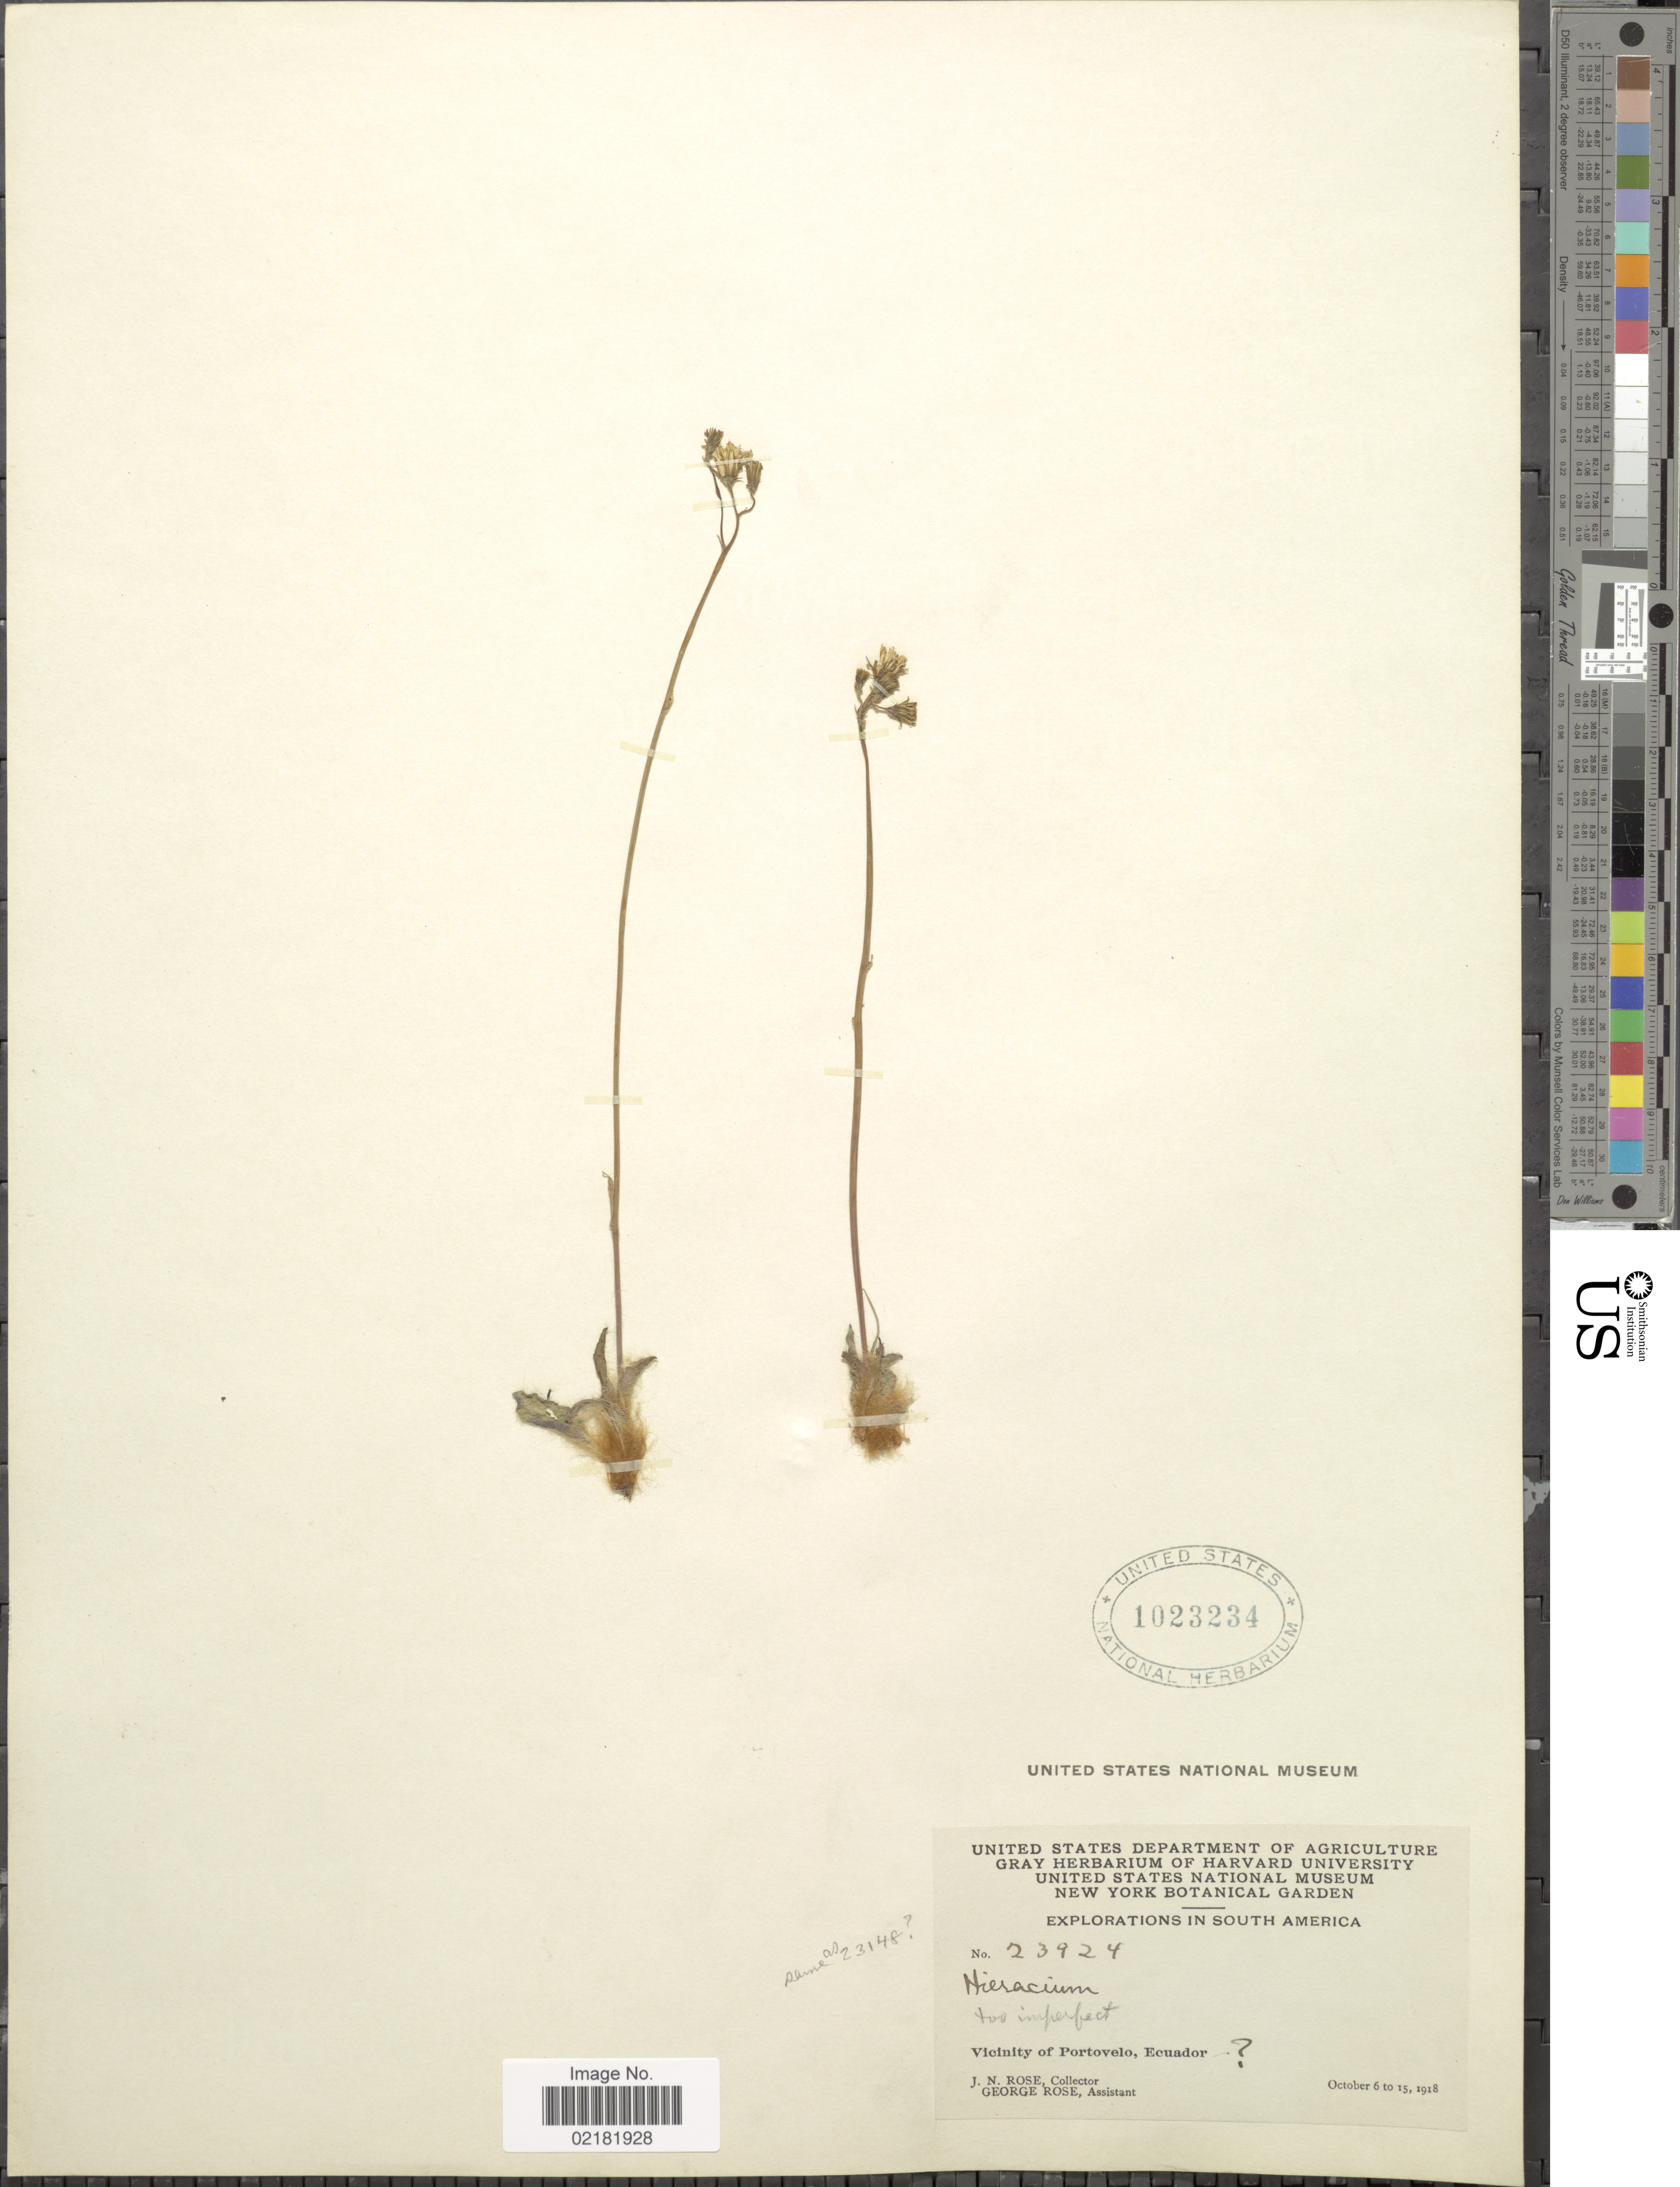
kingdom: Plantae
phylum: Tracheophyta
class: Magnoliopsida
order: Asterales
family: Asteraceae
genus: Hieracium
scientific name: Hieracium repandulare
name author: Druce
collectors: J. N. Rose & G. Rose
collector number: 23924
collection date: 1918-10-06/1918-10-15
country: Ecuador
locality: Viicnity of Portovelo.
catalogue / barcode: US 1023234